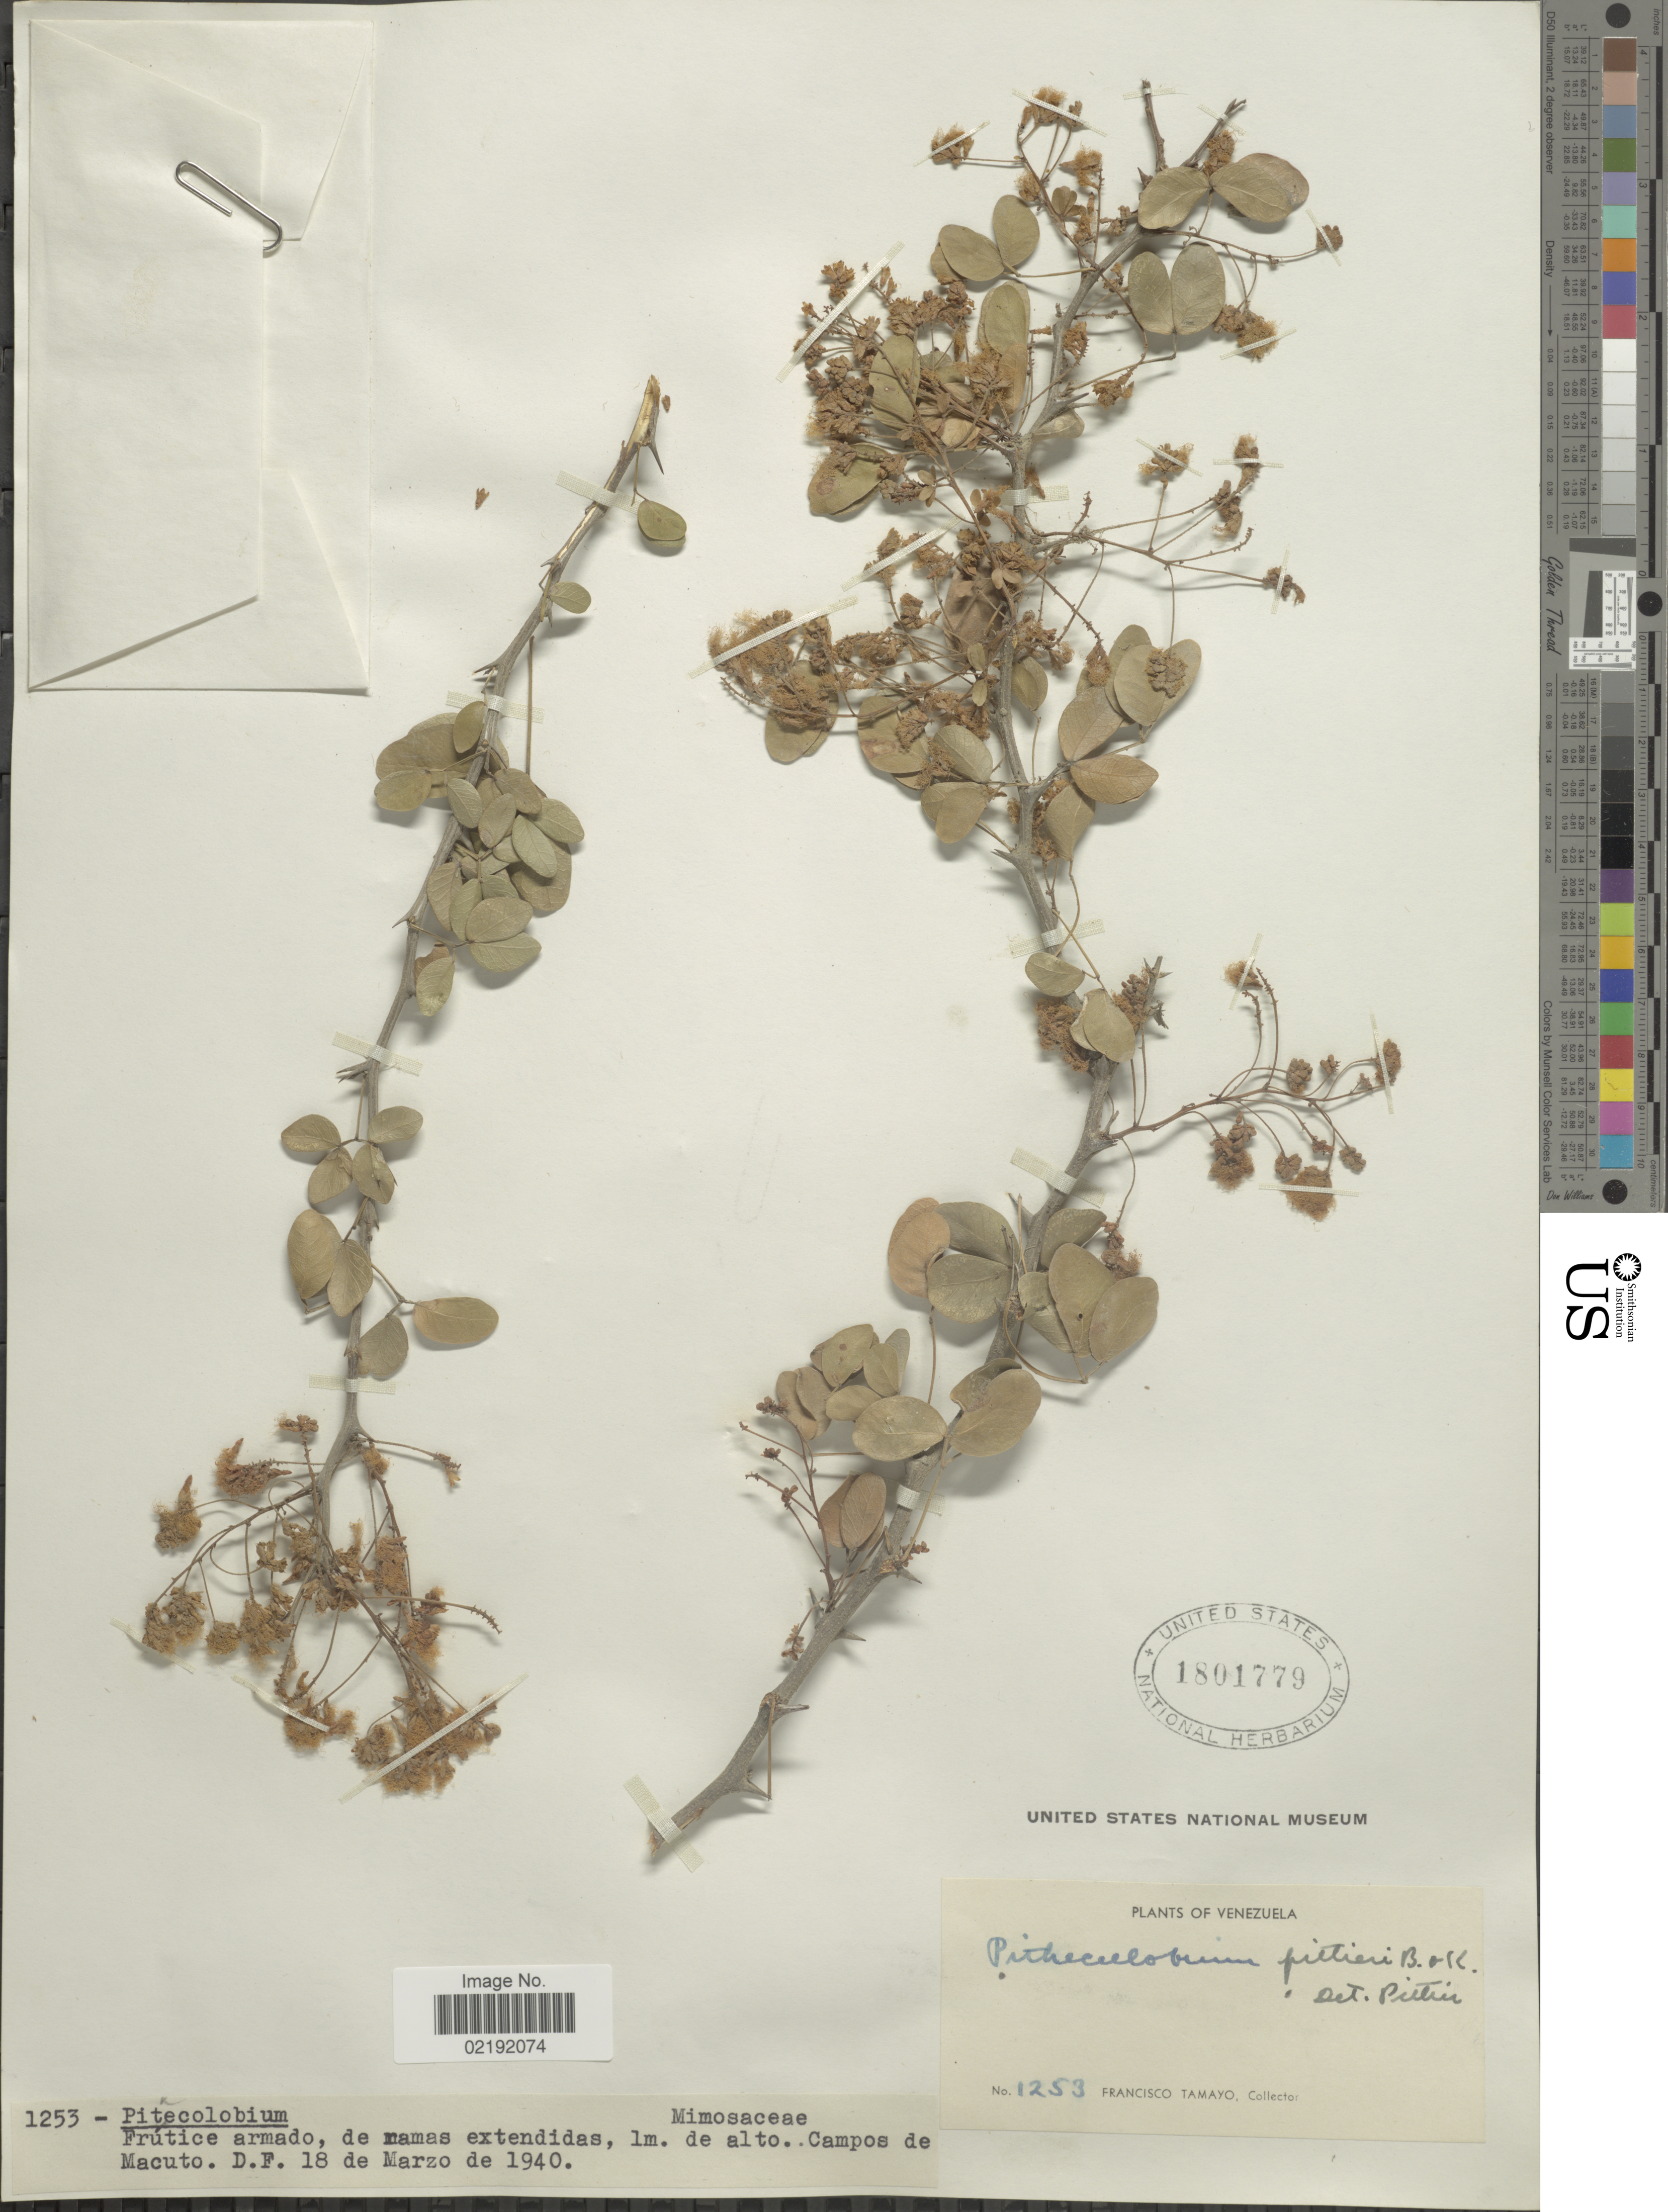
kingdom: Plantae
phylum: Tracheophyta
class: Magnoliopsida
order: Fabales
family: Fabaceae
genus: Pithecellobium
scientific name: Pithecellobium oblongum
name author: Benth.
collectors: F. Tamayo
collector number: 1253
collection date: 1940-03-18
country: Venezuela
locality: Campos de Macuto. D.F.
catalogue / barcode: US 1801779